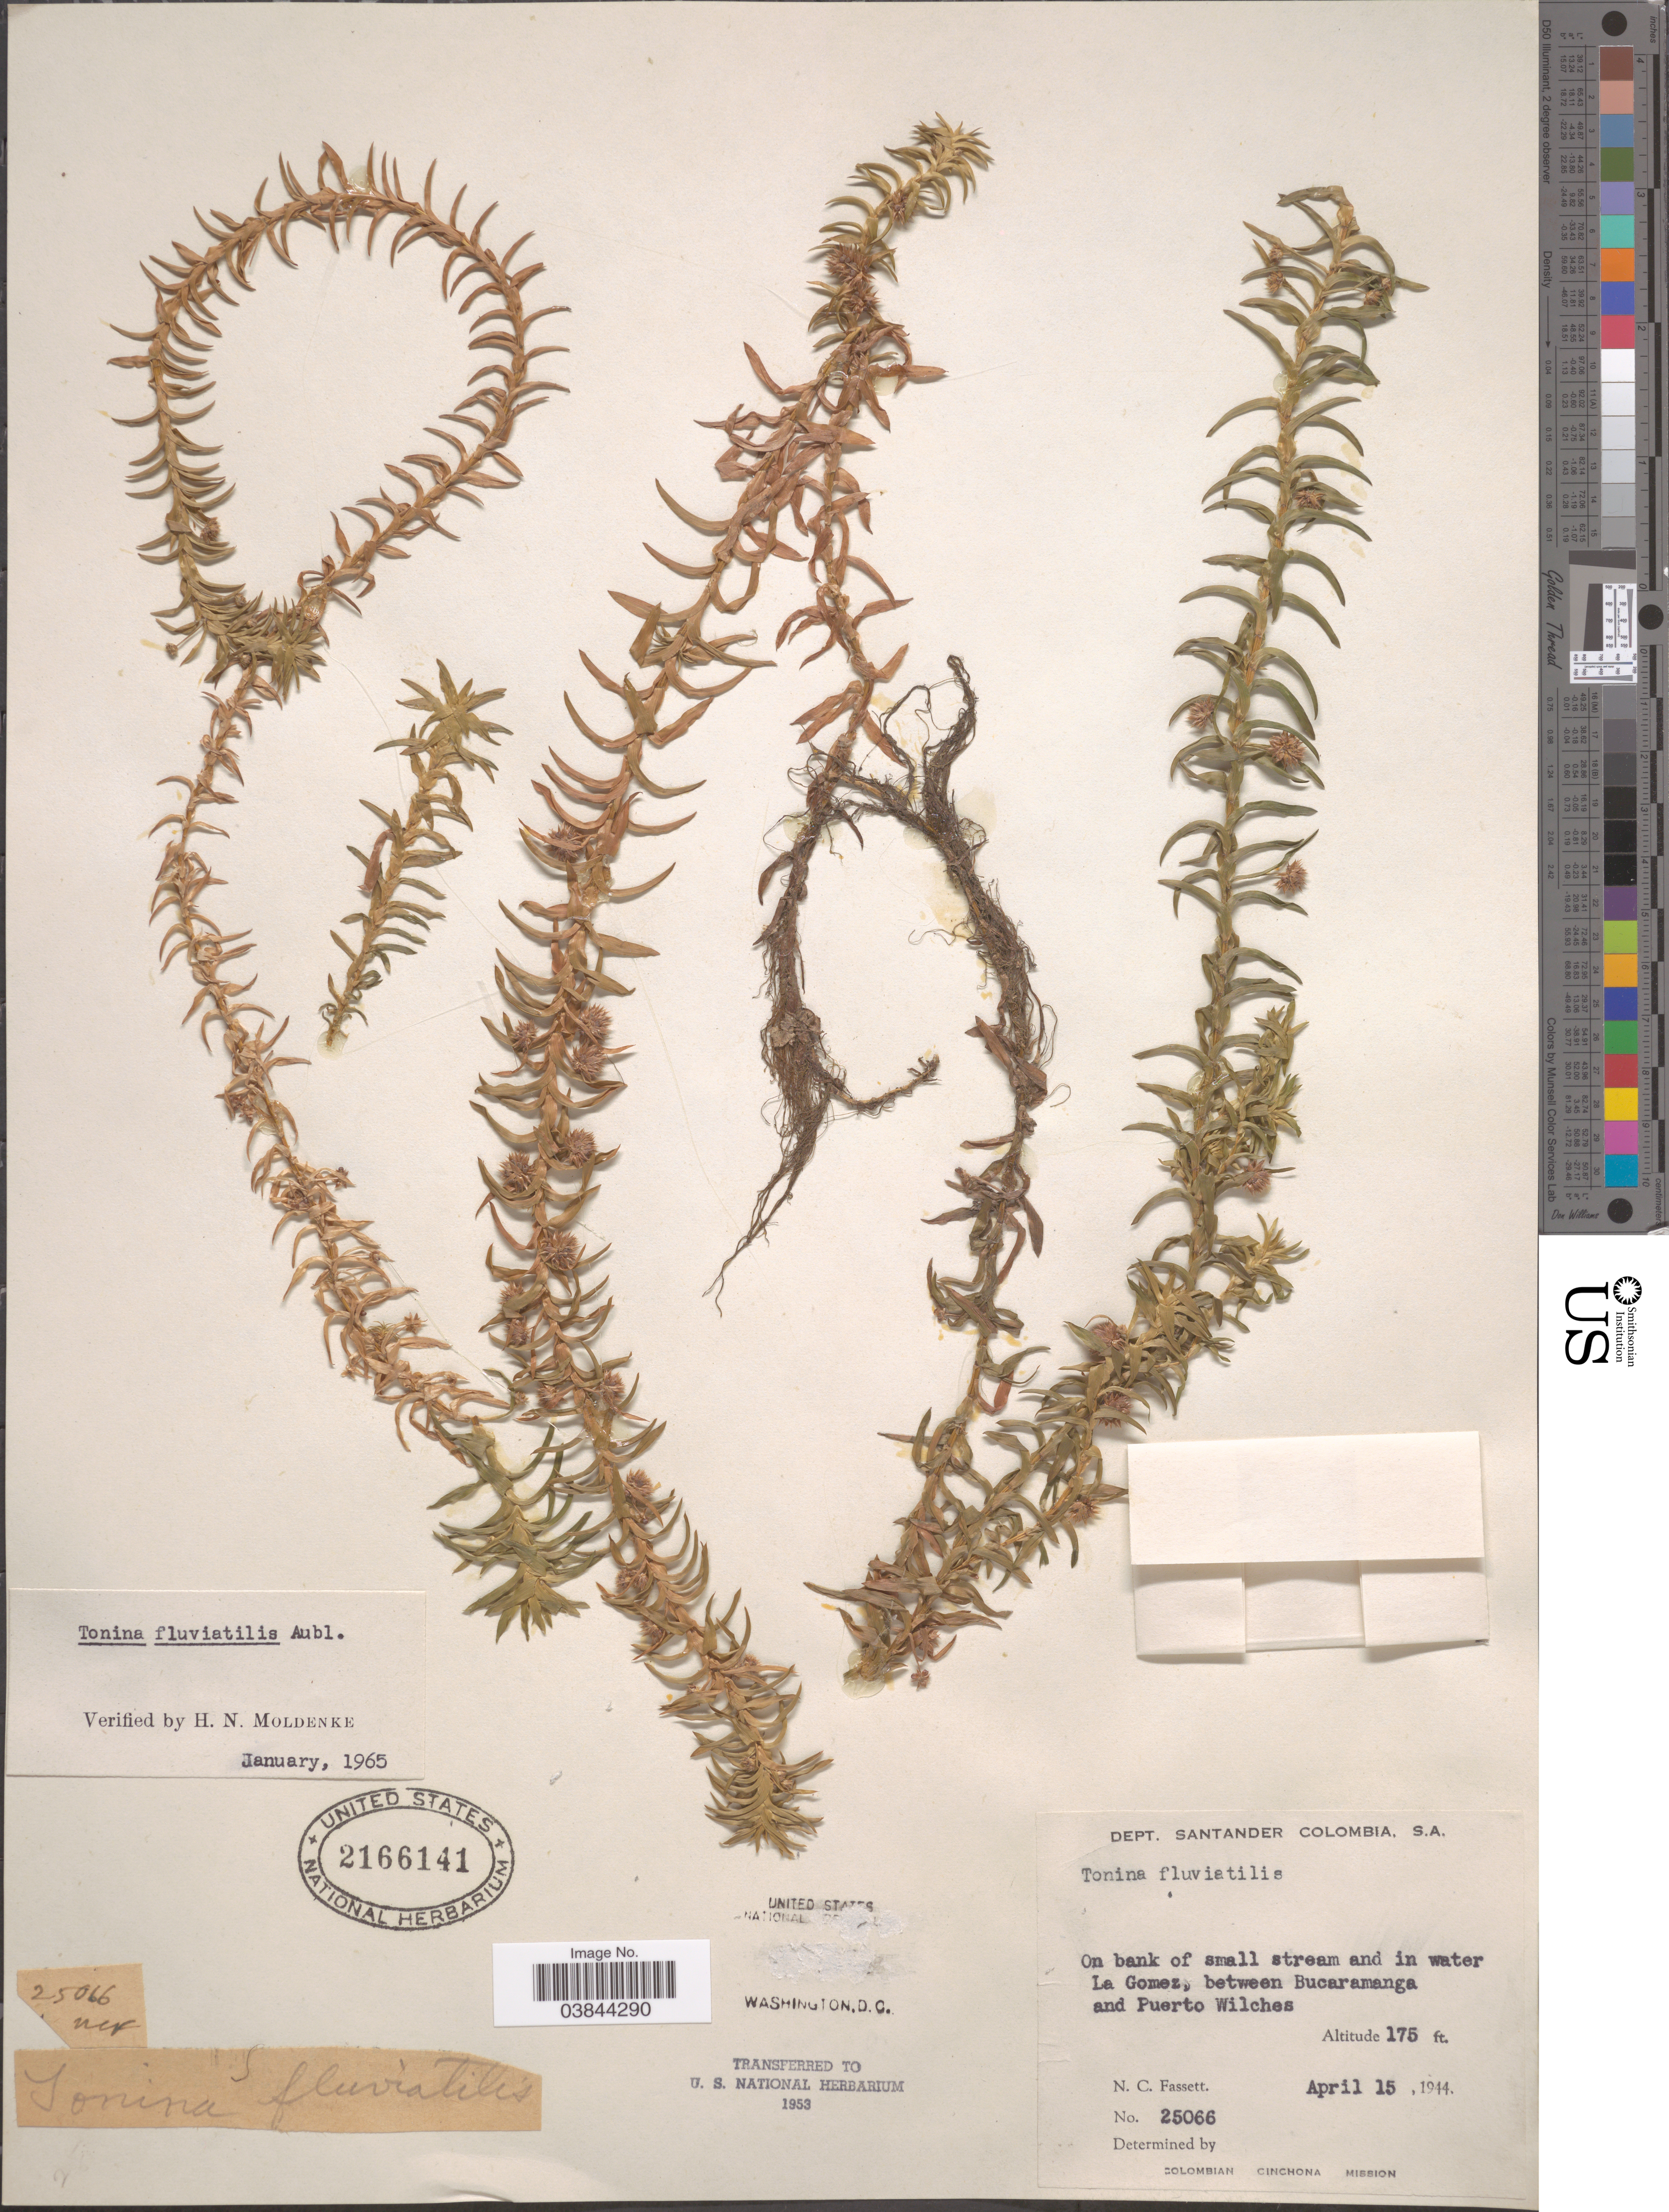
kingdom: Plantae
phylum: Tracheophyta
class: Liliopsida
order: Poales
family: Eriocaulaceae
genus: Tonina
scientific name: Tonina fluviatilis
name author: Aubl.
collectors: N. C. Fassett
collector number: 25066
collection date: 1944-04-15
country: Colombia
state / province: Santander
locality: Dept. Santander. On bank of small stream and in water La Gomez, between Bucaramanga and Puerto Wilches.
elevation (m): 53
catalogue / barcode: US 2166141